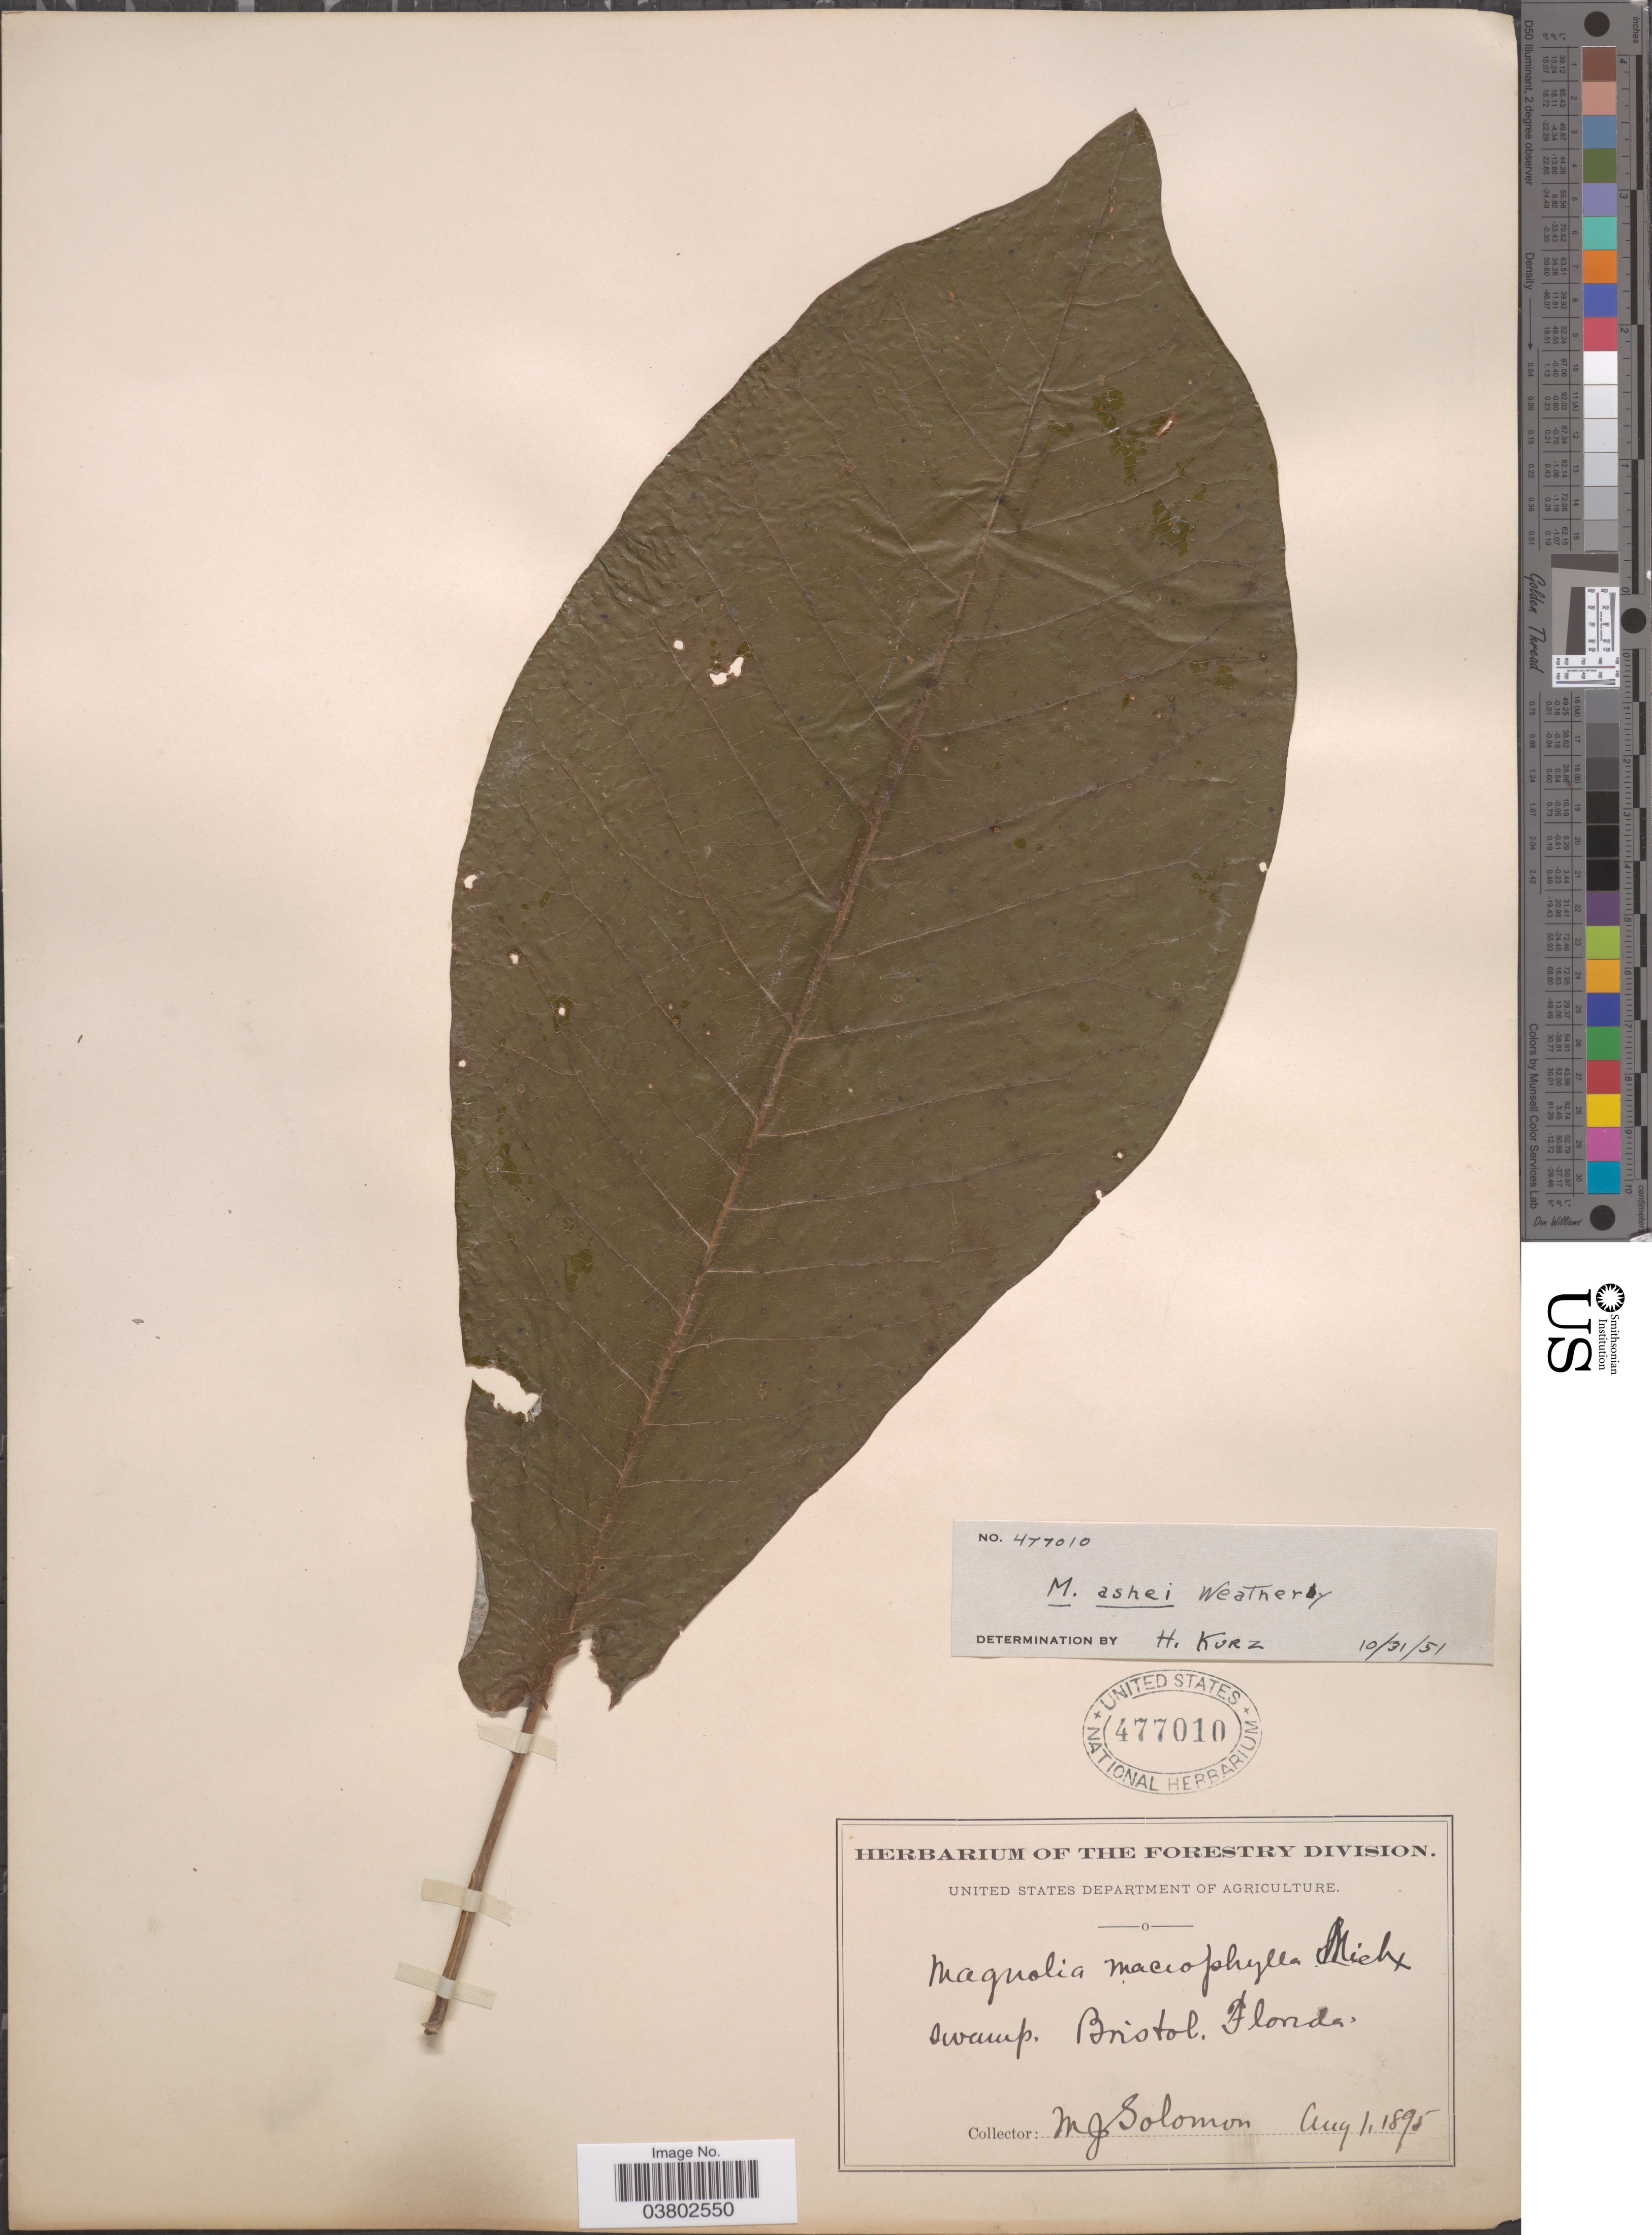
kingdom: Plantae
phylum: Tracheophyta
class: Magnoliopsida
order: Magnoliales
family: Magnoliaceae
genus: Magnolia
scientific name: Magnolia ashei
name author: Weath.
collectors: M. Solomon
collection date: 1895-08-01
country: United States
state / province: Florida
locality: Bristol.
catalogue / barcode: US 477010